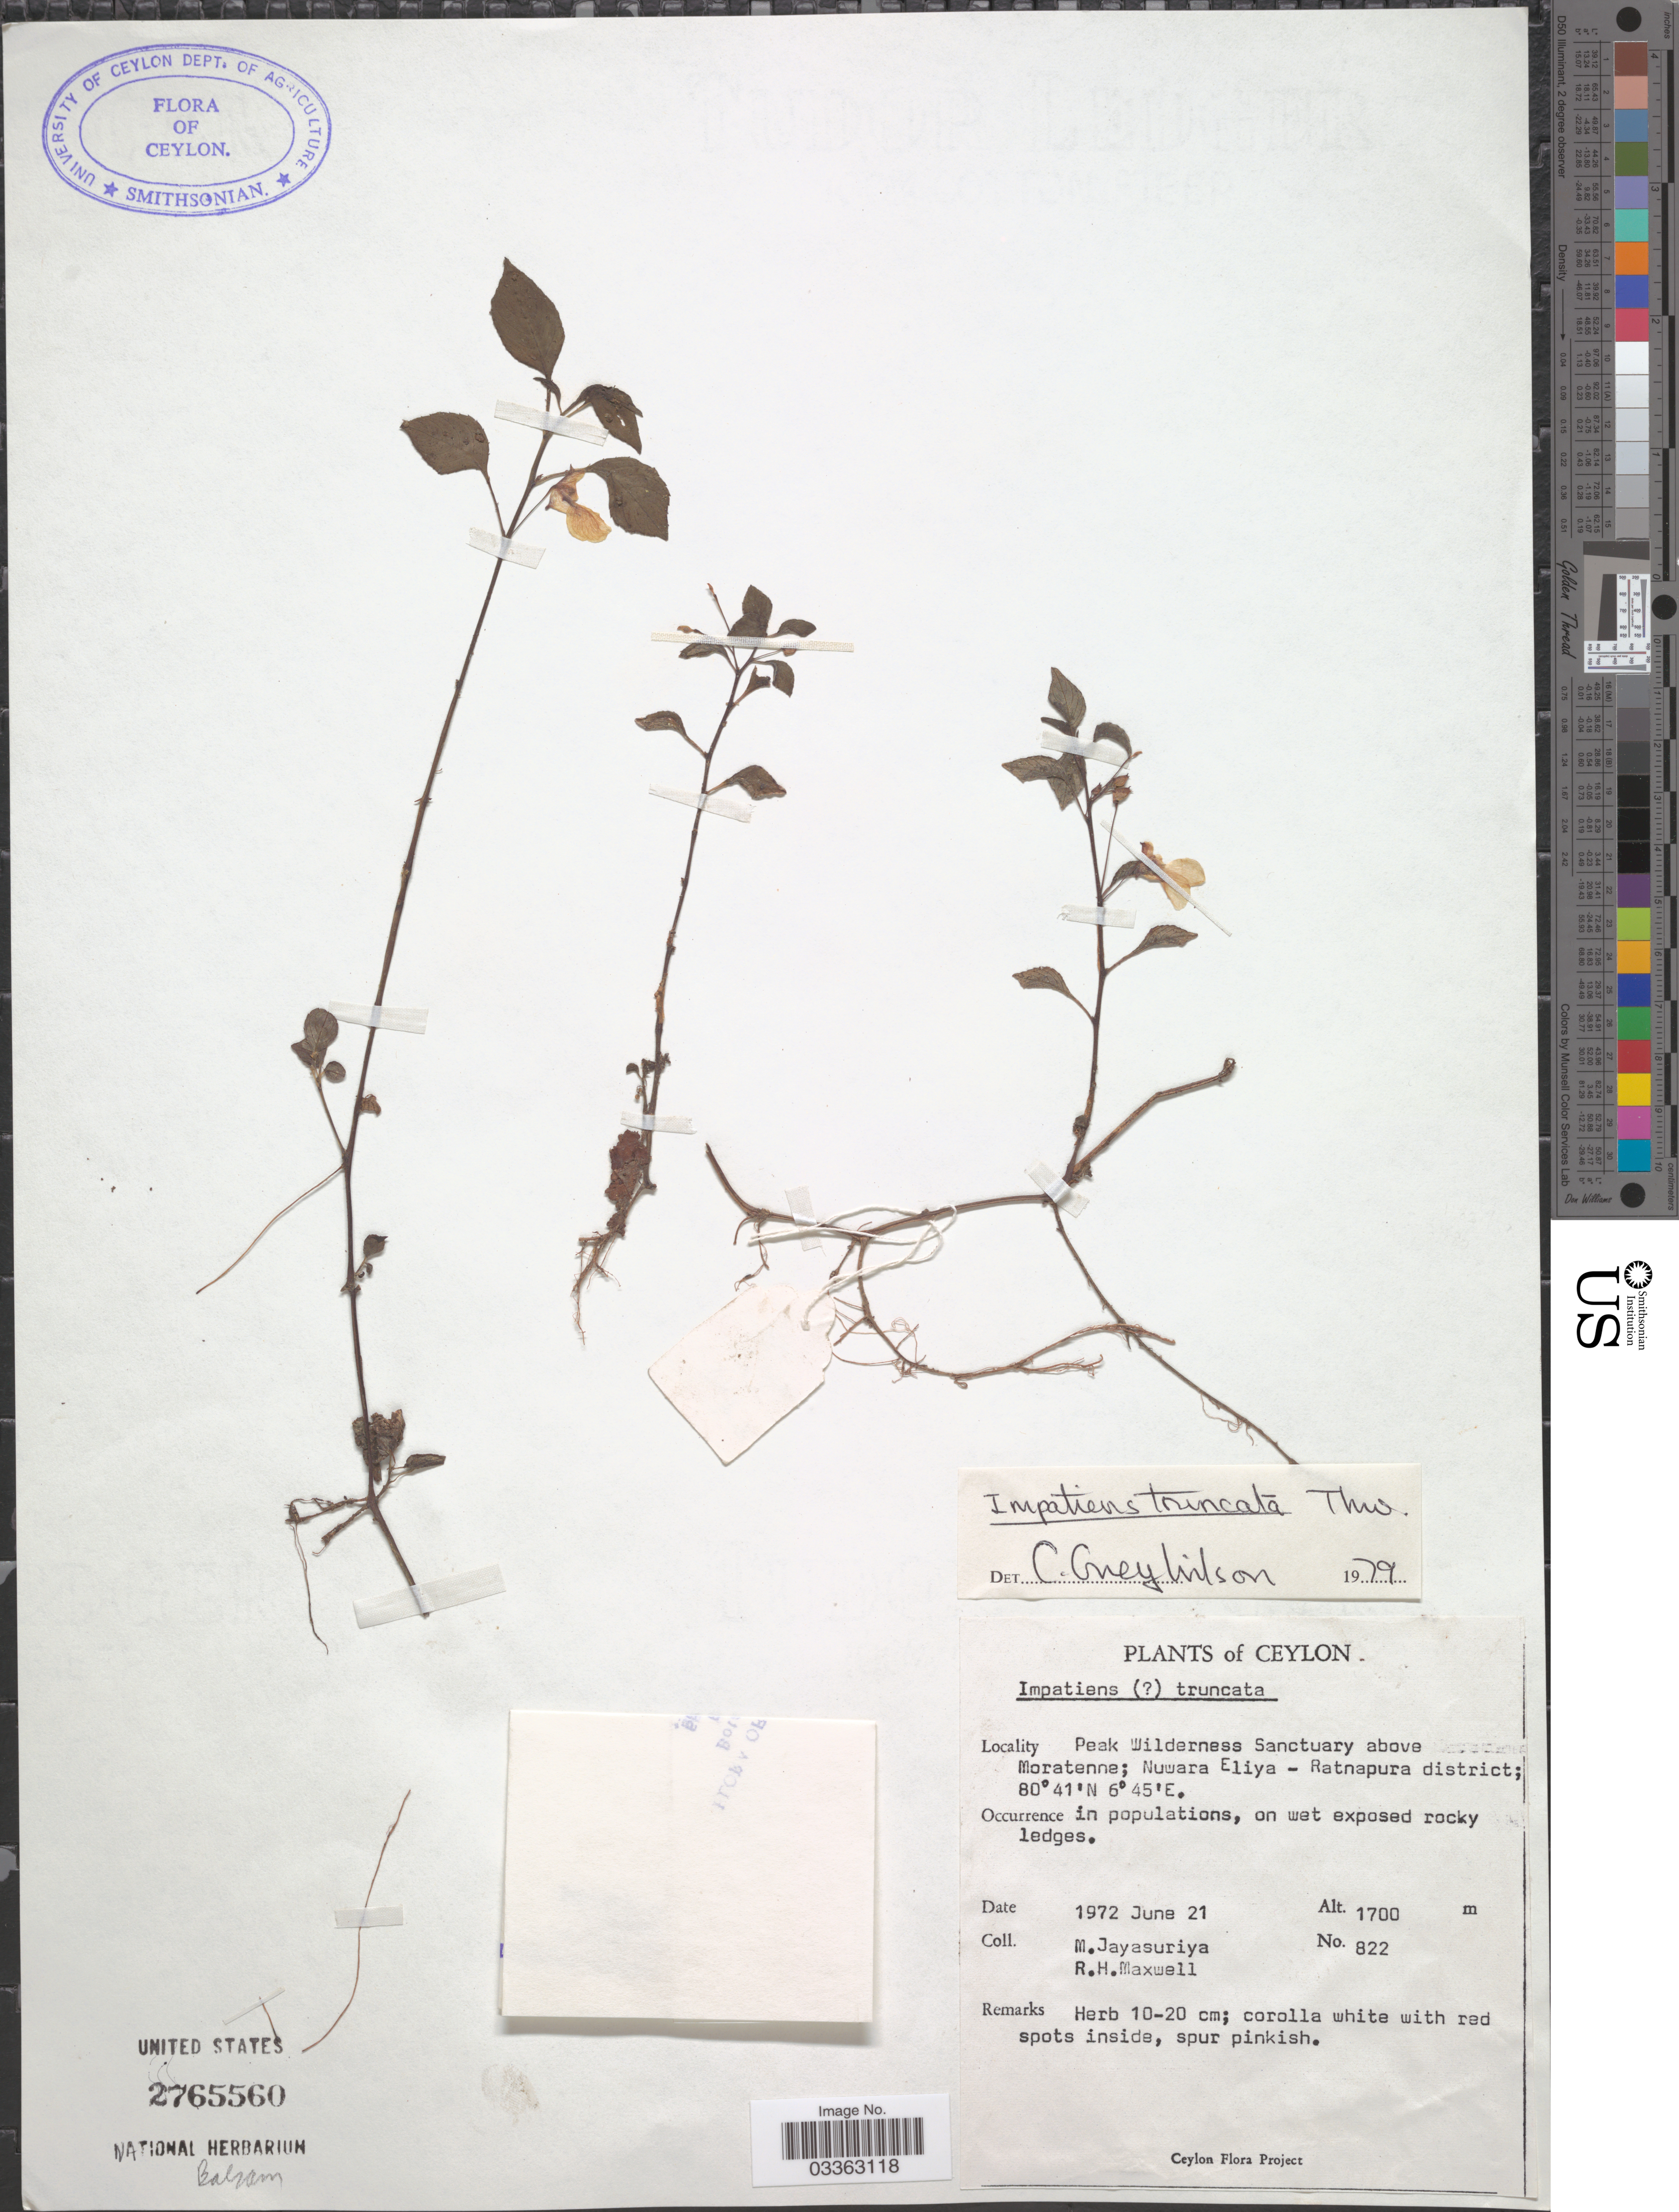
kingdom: Plantae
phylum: Tracheophyta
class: Magnoliopsida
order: Ericales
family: Balsaminaceae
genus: Impatiens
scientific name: Impatiens truncata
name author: Thwaites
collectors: M. Jayasuriya & R. Maxwell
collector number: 822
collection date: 1972-06-21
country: Sri Lanka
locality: Ceylon, Peak Wilderness Sanctuary above Moratenne; Nuwara Eliya - Ratnapura district.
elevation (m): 1700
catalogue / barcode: US 2765560